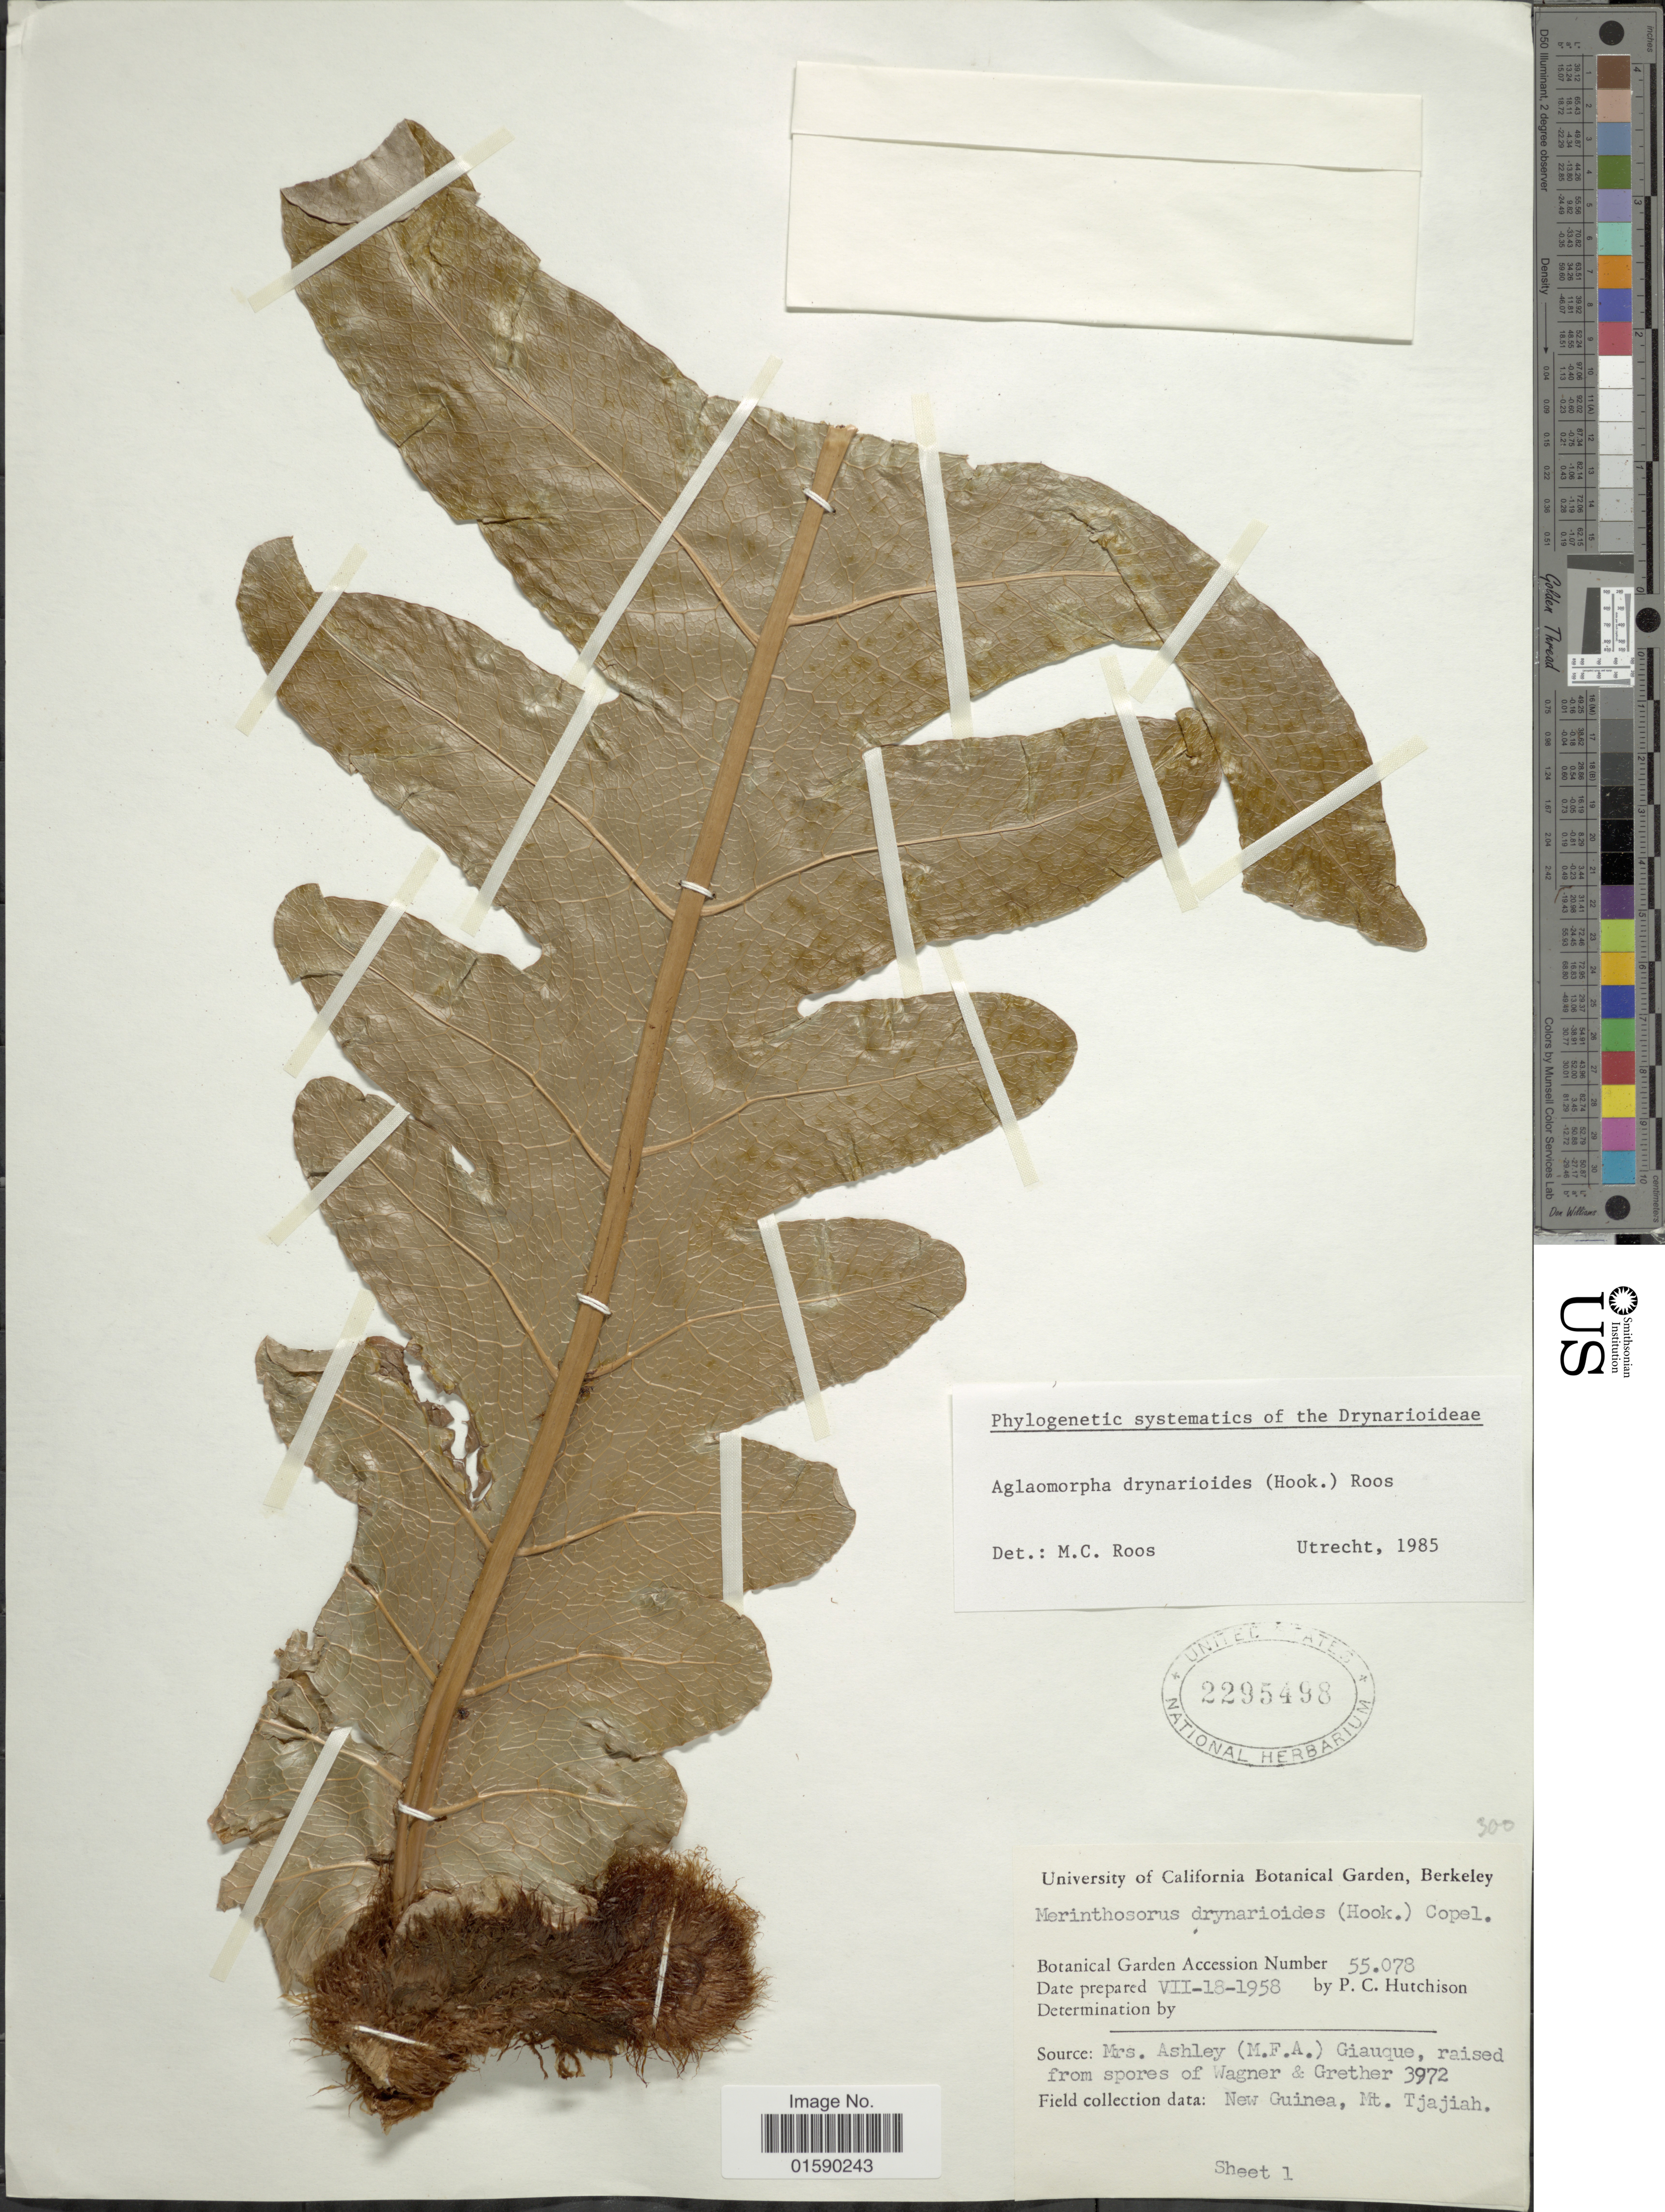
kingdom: Plantae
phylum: Tracheophyta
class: Polypodiopsida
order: Polypodiales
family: Polypodiaceae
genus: Aglaomorpha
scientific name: Aglaomorpha drynarioides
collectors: P. C. Hutchison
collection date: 1958-07-18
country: United States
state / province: California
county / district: Alameda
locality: University of California Botanical Garden, Berkeley.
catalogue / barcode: US 2295498